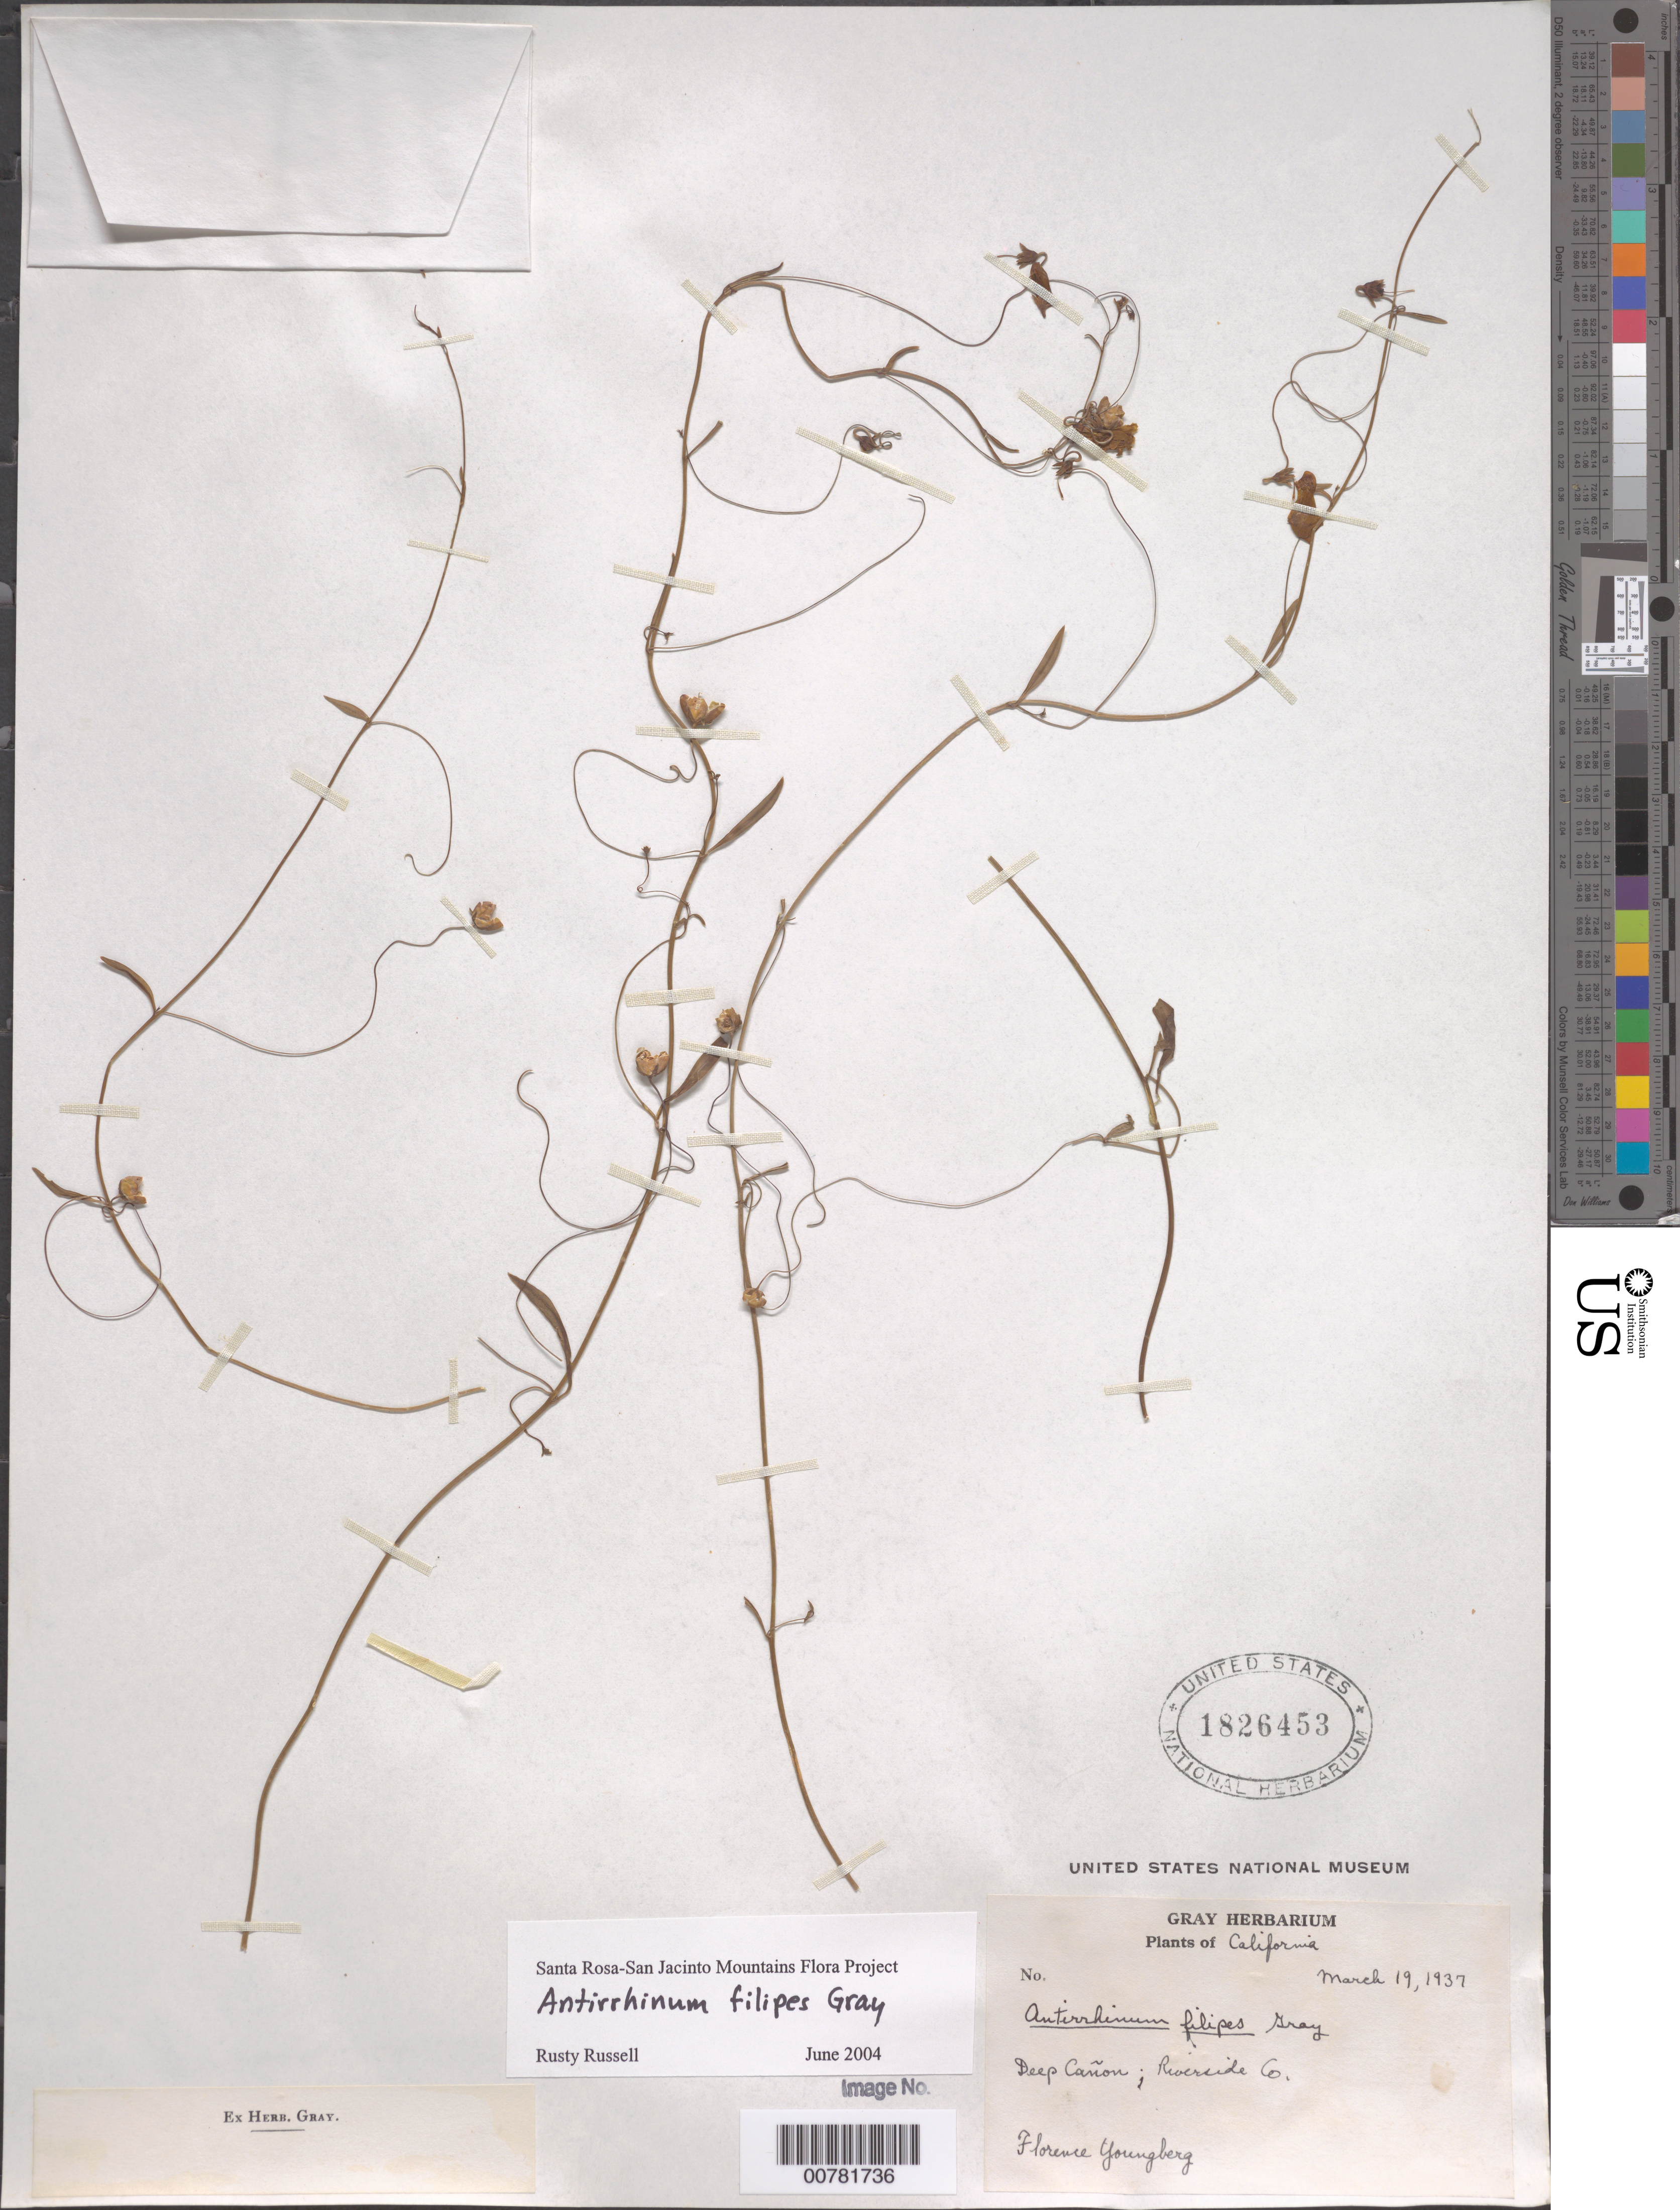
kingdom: Plantae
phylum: Tracheophyta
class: Magnoliopsida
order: Lamiales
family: Plantaginaceae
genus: Asarina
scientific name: Asarina filipes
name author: (A. Gray) Pennell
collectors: F. Youngberg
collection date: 1937-03-19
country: United States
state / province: California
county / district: Riverside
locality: Deep Cañon; Riverside Co.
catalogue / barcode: US 1826453